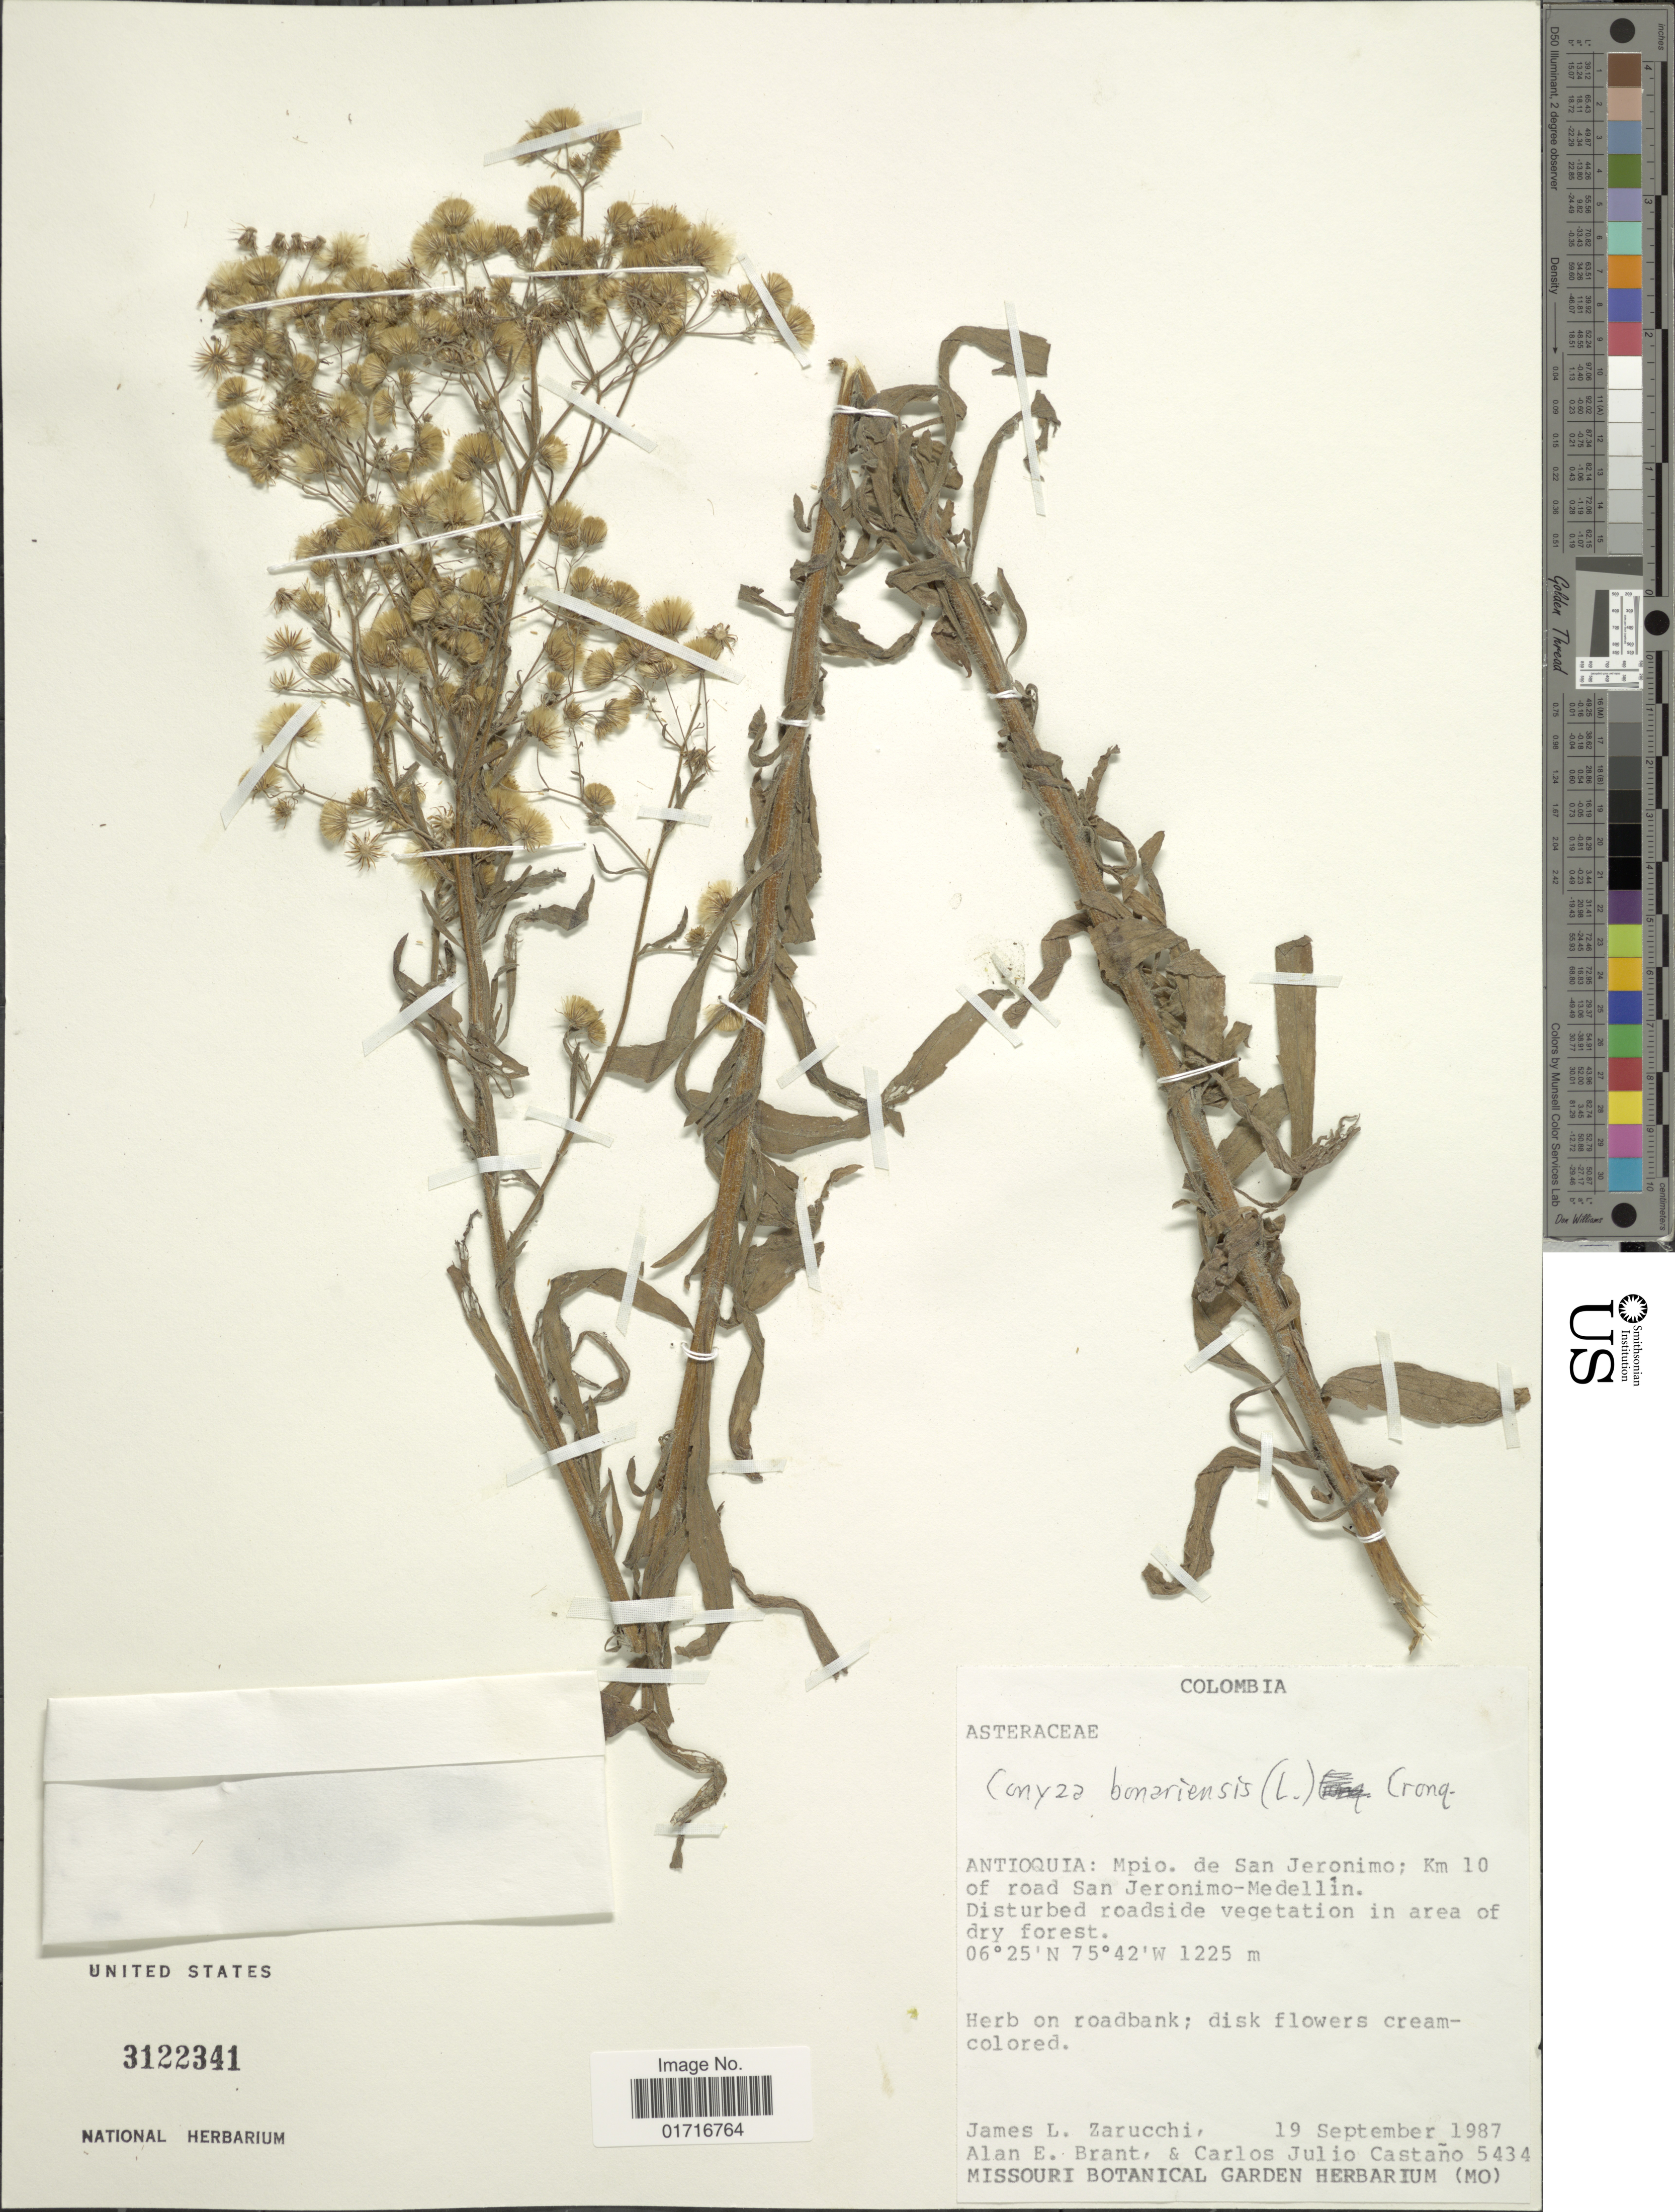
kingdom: Plantae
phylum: Tracheophyta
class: Magnoliopsida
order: Asterales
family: Asteraceae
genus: Conyza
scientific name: Conyza bonariensis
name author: (L.) Cronq.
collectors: J. L. Zarucchi, A. Brant & C. Castano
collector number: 5434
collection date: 1987-09-19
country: Colombia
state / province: Antioquia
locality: Antioquia: Mpio de San Jeronimo; Km 10 of road San Jeronimo-Medellin.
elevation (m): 1225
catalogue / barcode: US 3122341